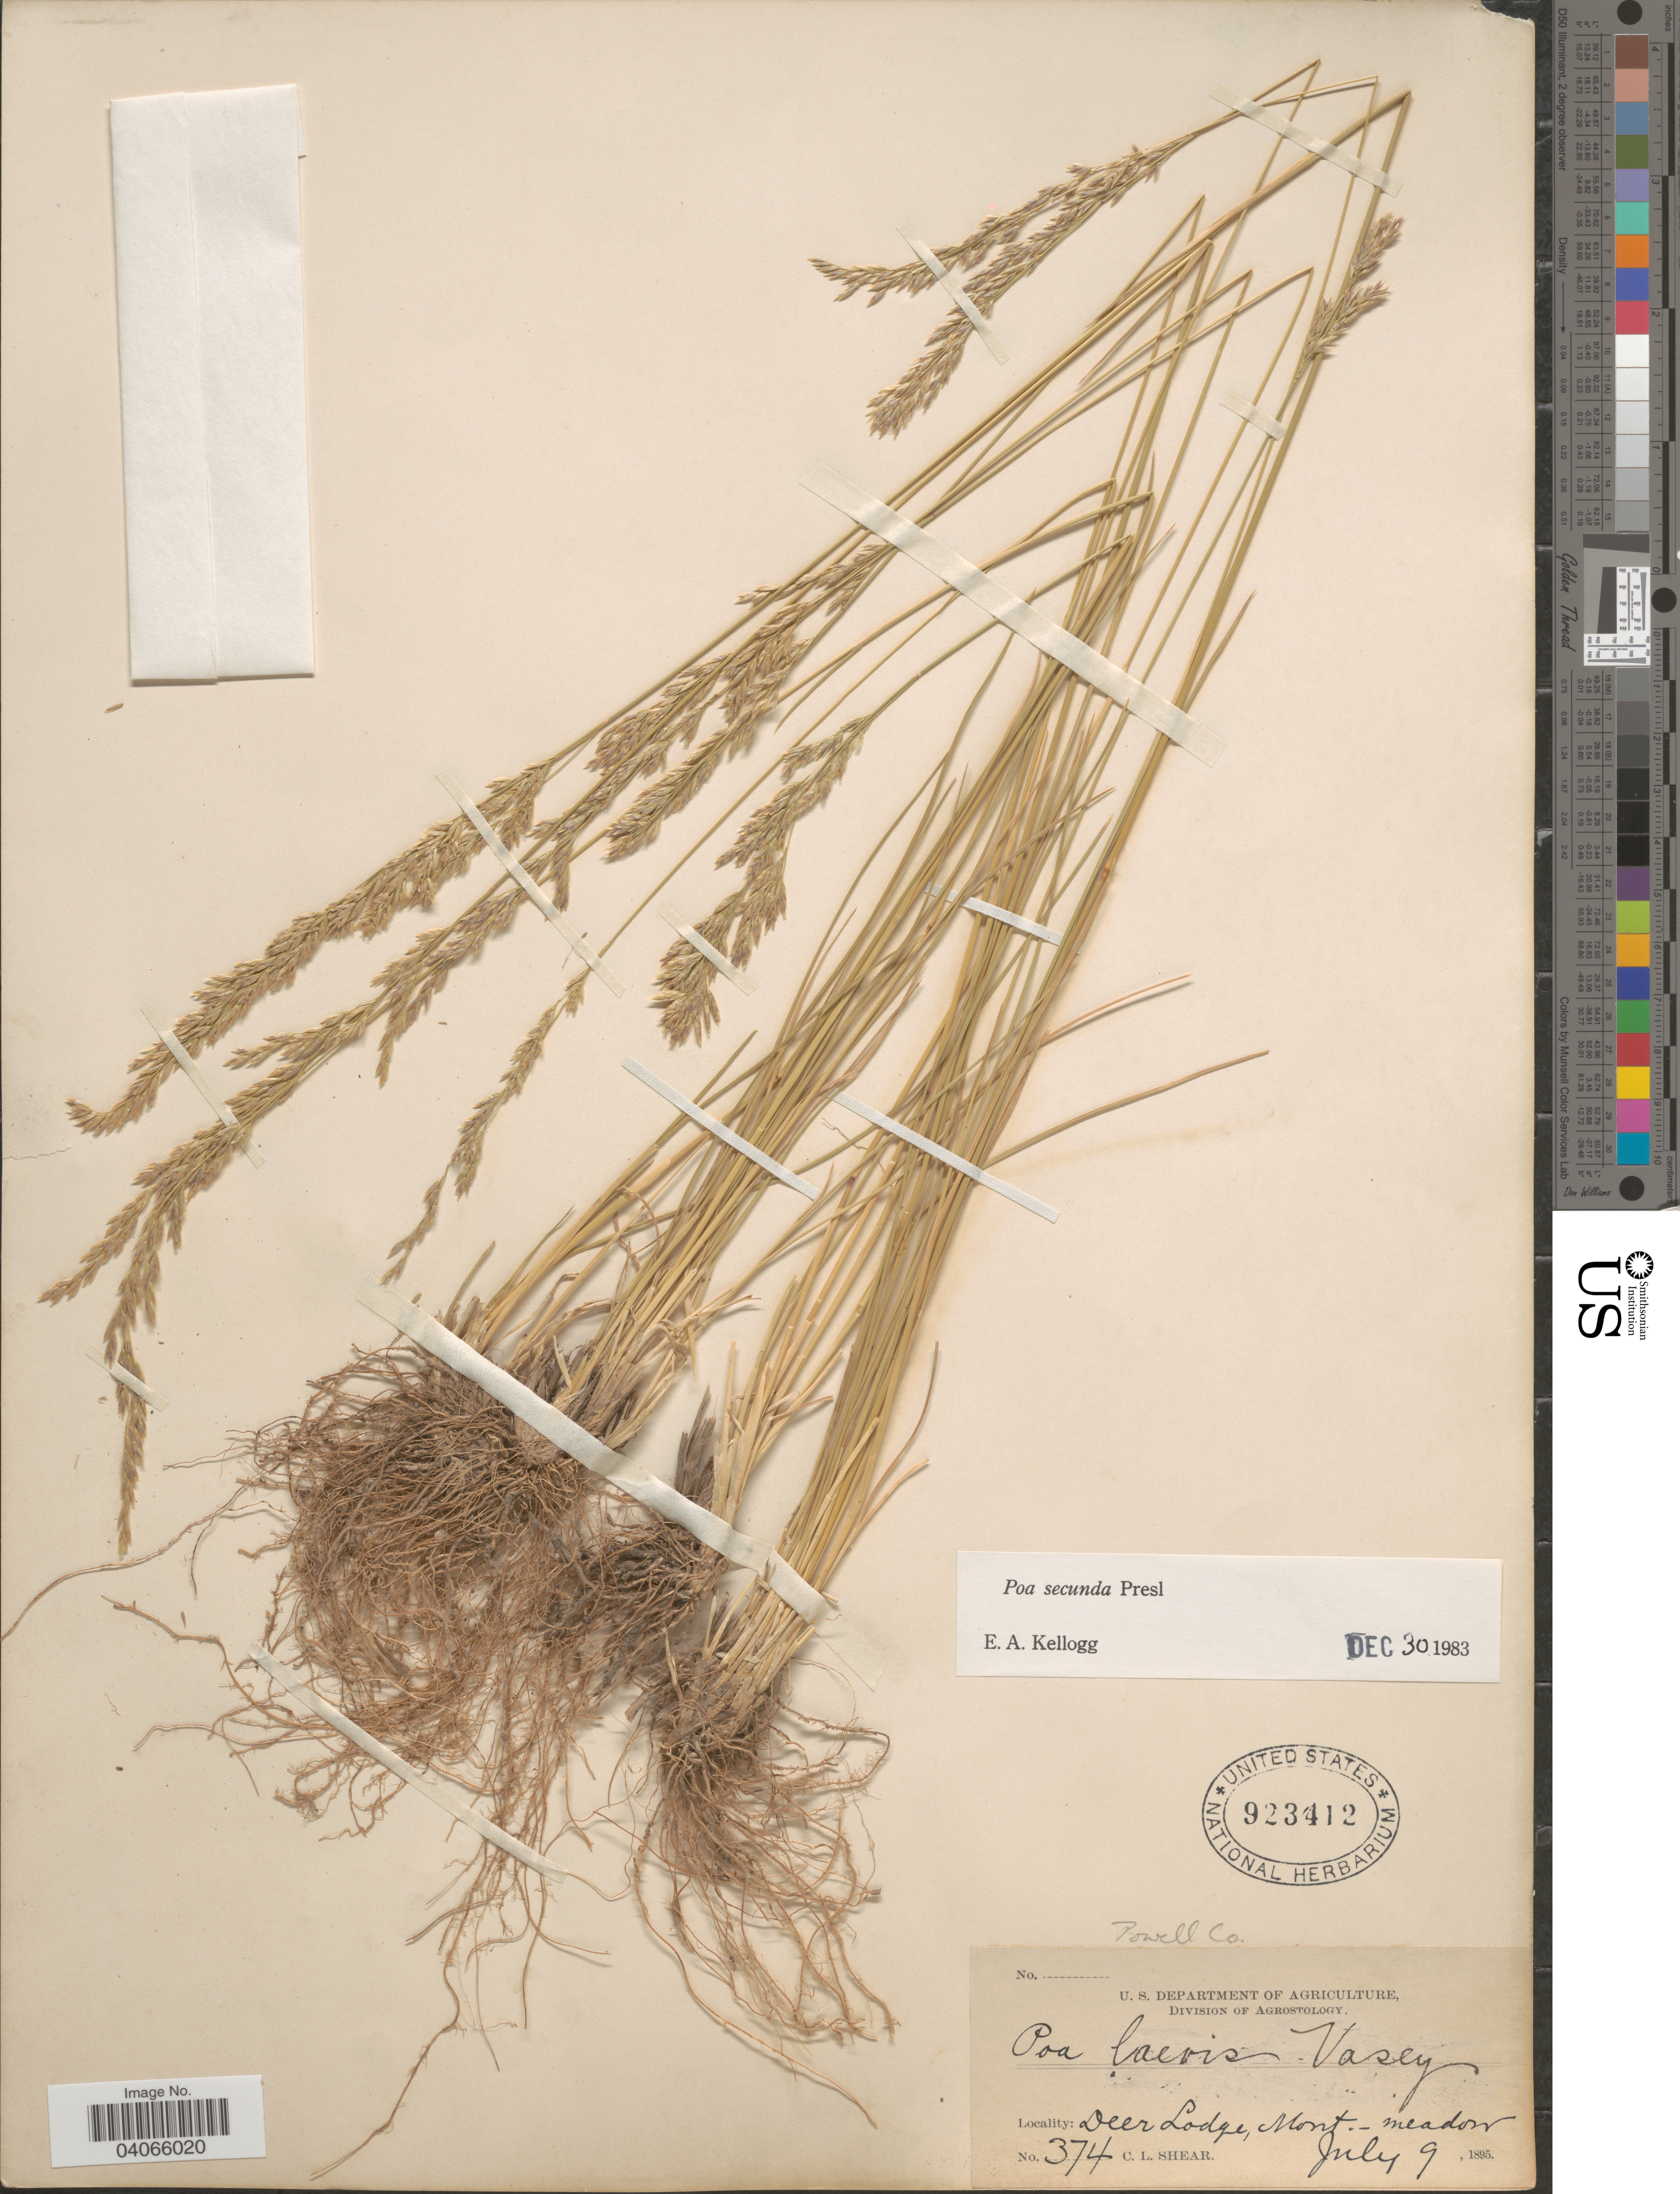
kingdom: Plantae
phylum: Tracheophyta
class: Liliopsida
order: Poales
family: Poaceae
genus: Poa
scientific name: Poa secunda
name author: J. Presl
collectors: C. L. Shear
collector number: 374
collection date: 1895-07-09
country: United States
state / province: Montana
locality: Powell Co. Deer Lodge.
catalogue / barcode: US 923412